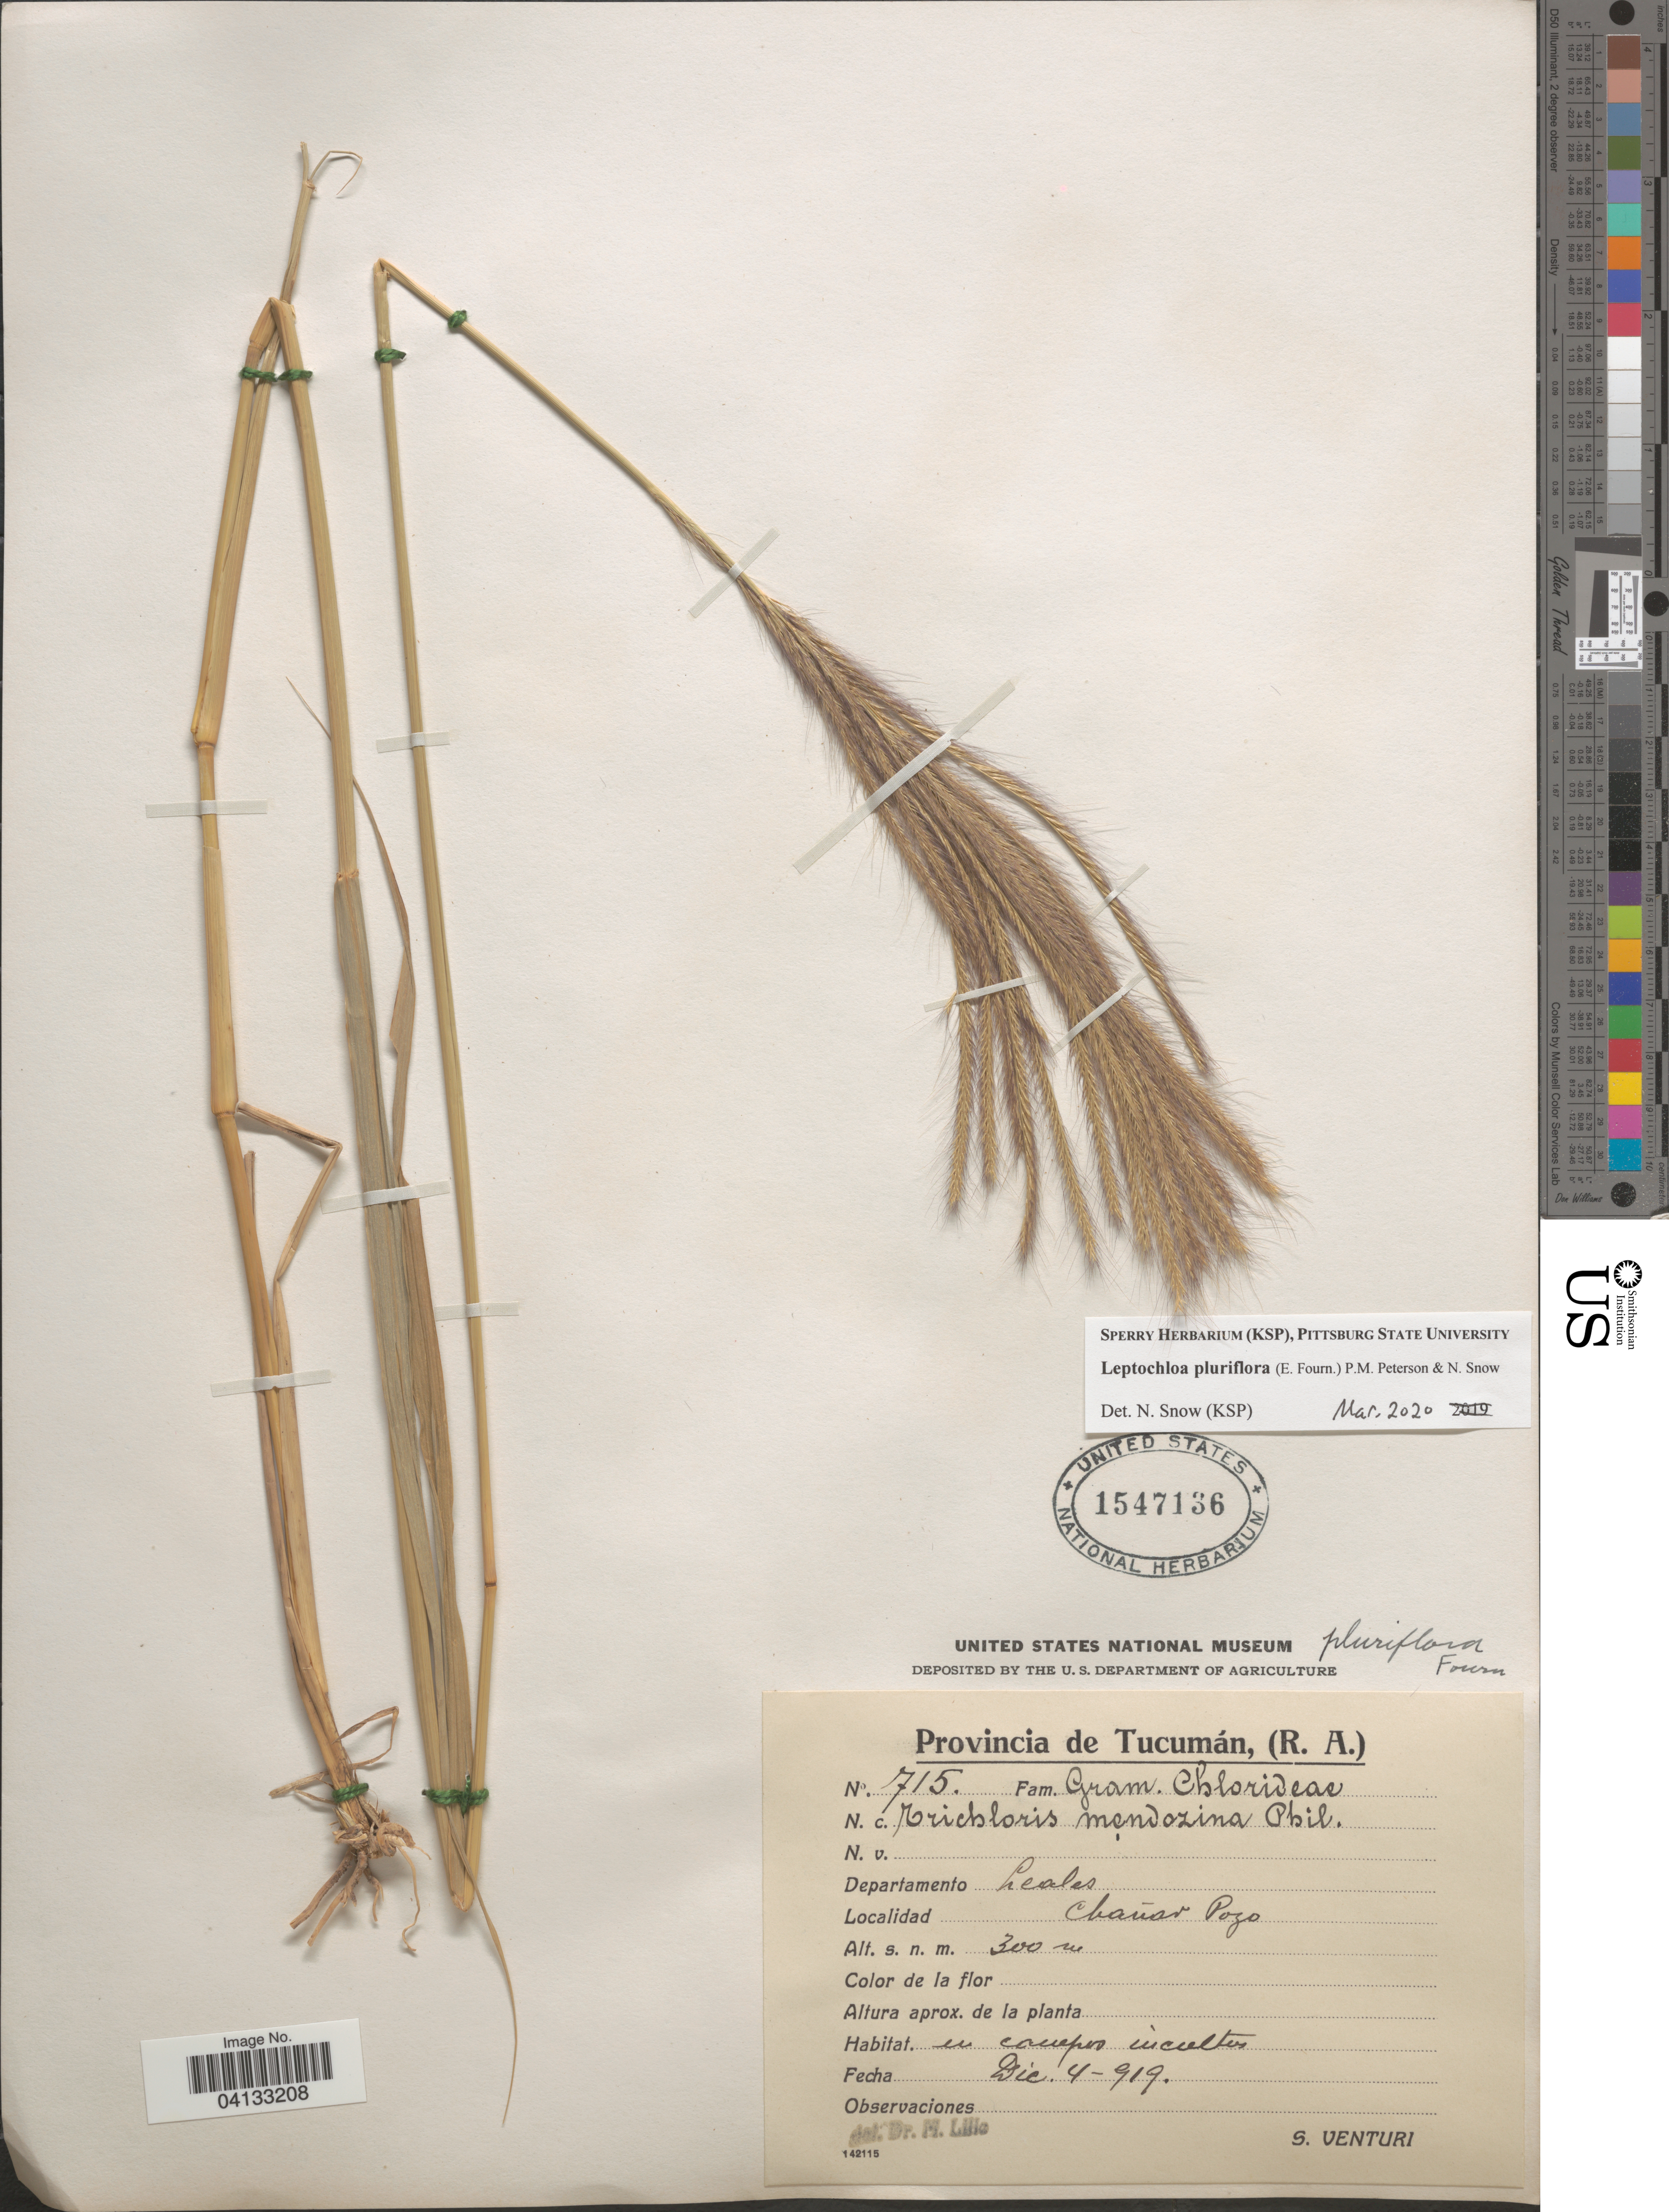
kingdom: Plantae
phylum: Tracheophyta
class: Liliopsida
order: Poales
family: Poaceae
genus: Leptochloa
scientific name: Leptochloa pluriflora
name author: (E. Fourn.) P.M. Peterson & N. Snow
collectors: S. Venturi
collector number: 715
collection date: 1919-12-04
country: Argentina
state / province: Tucuman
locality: Departamento Leales. Chañar Pozo.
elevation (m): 300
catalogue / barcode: US 1547136